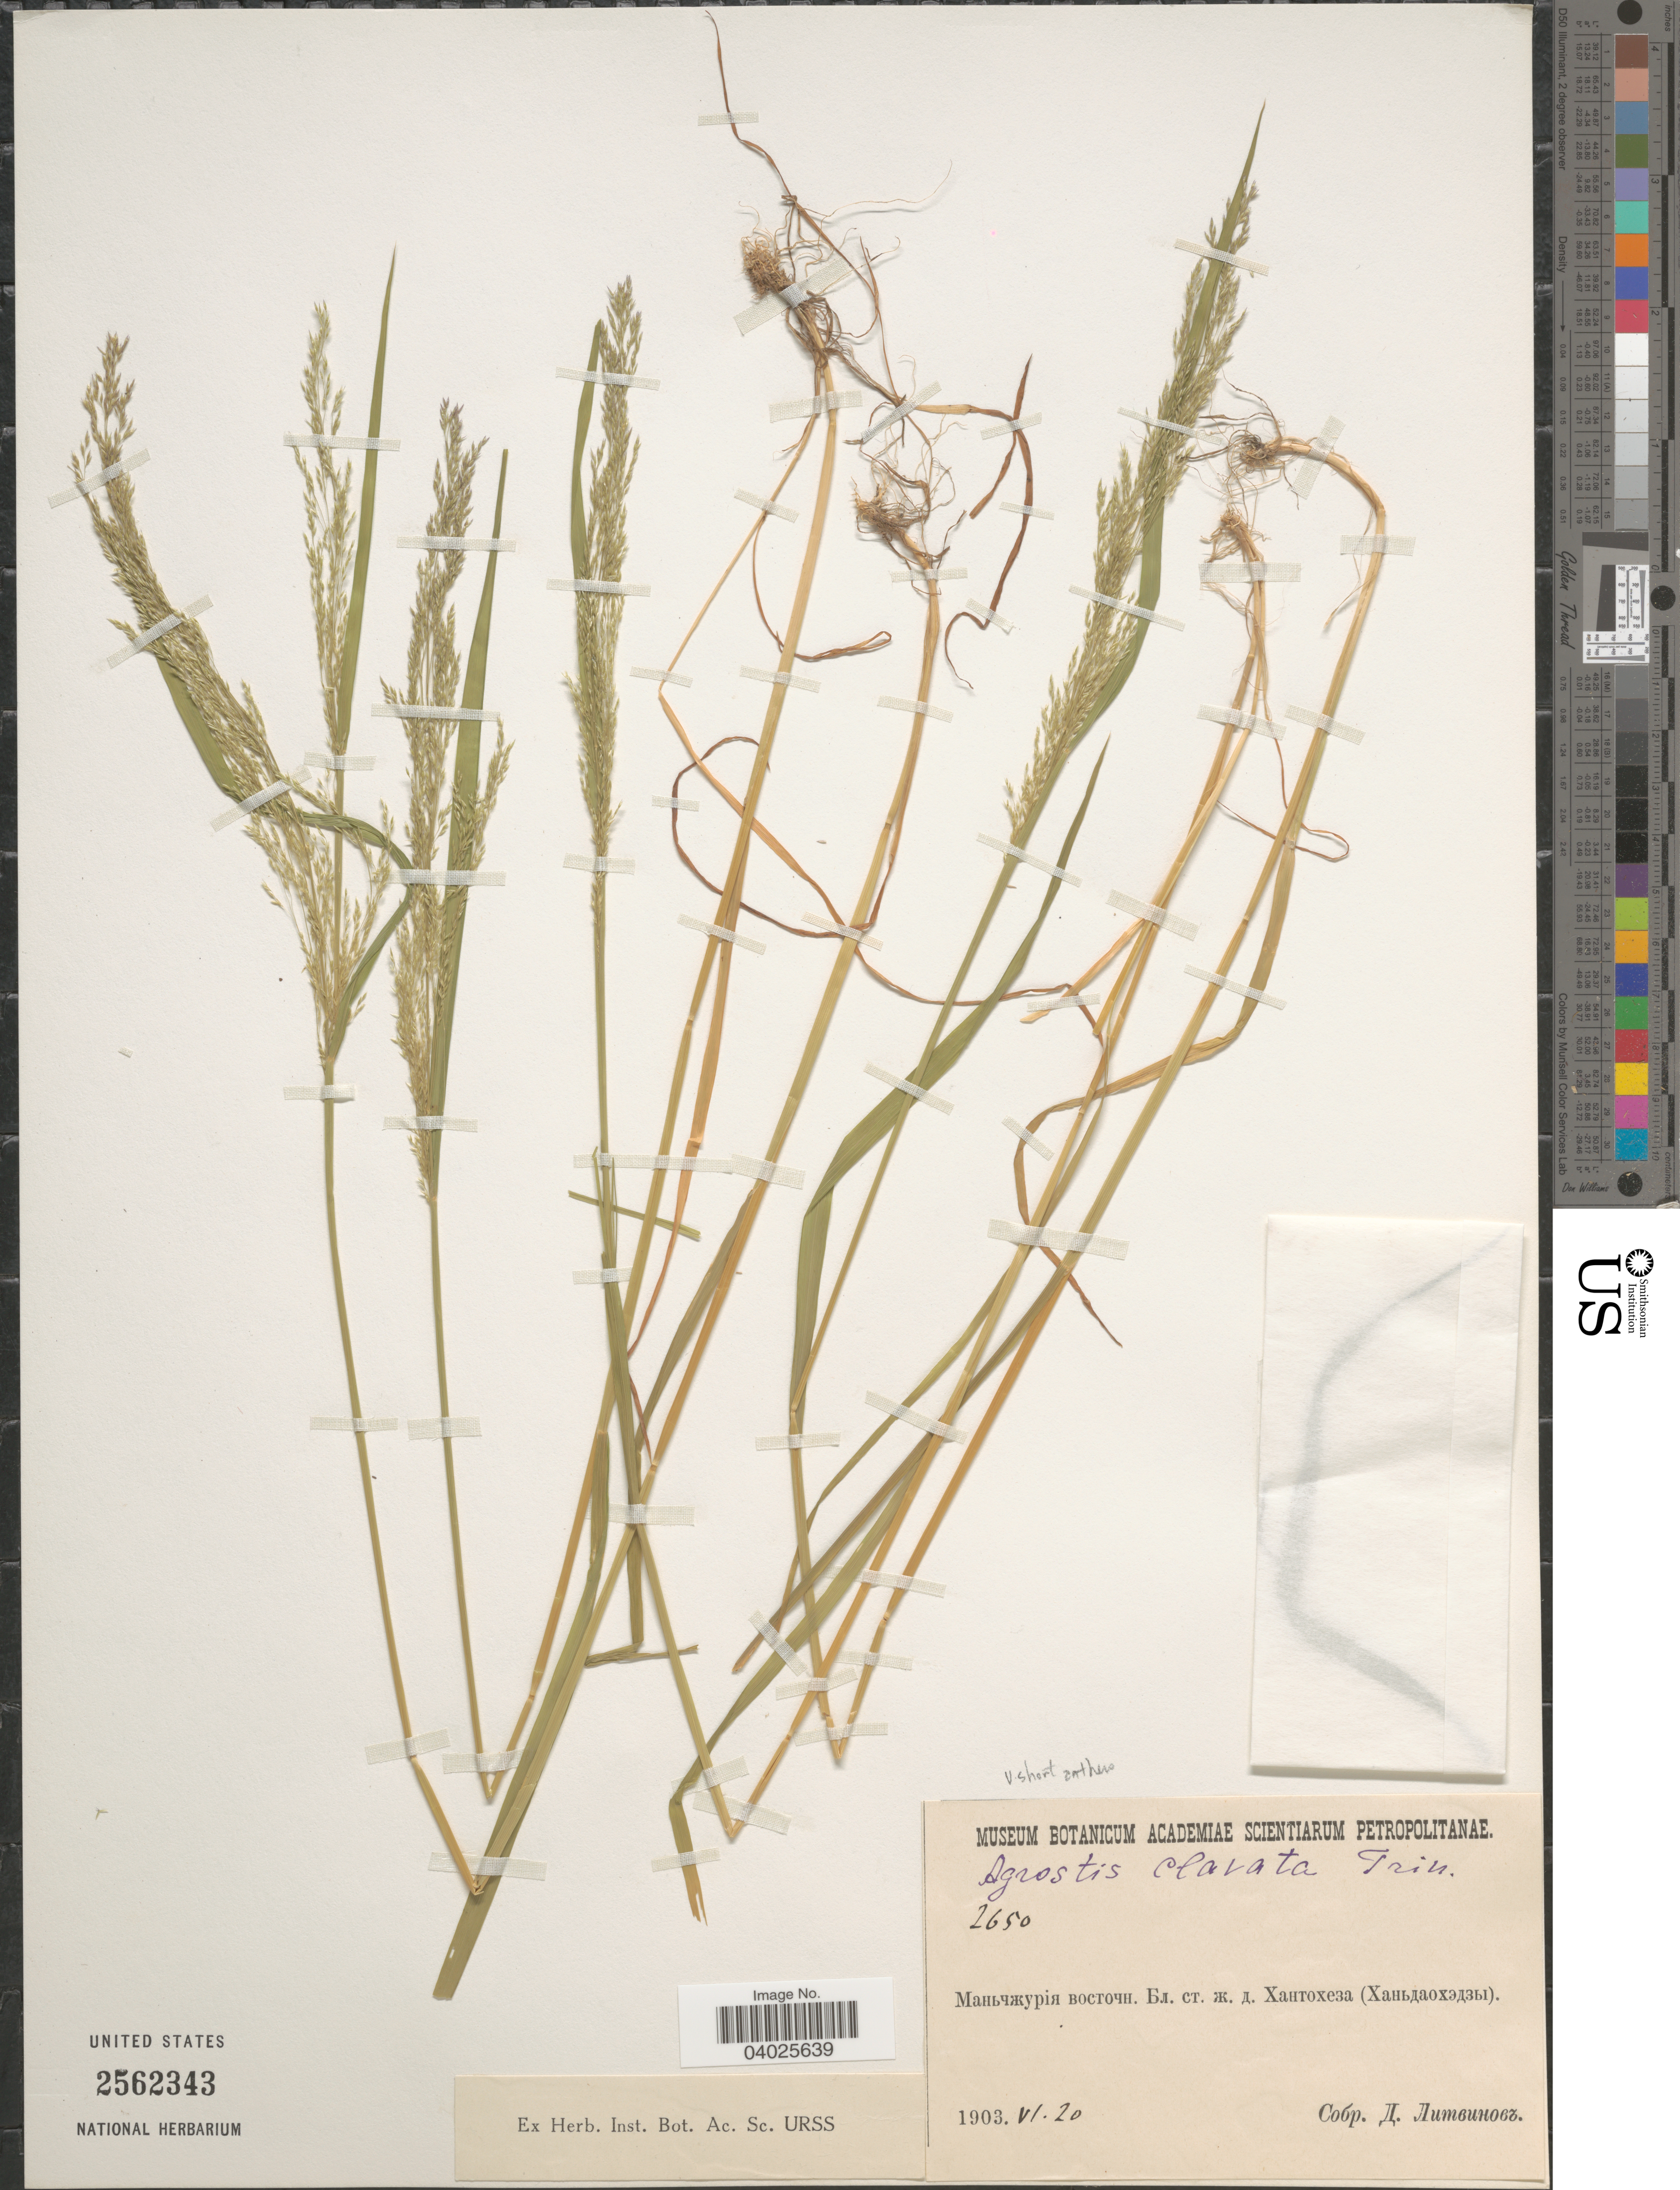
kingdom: Plantae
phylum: Tracheophyta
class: Liliopsida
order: Poales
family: Poaceae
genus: Agrostis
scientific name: Agrostis clavata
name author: Trin.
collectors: D. Litvinov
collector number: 2650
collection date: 1903-06-20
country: China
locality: Manchuria, near railroad station Khantokheza (Khandaokhedzy)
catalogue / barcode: US 2562343